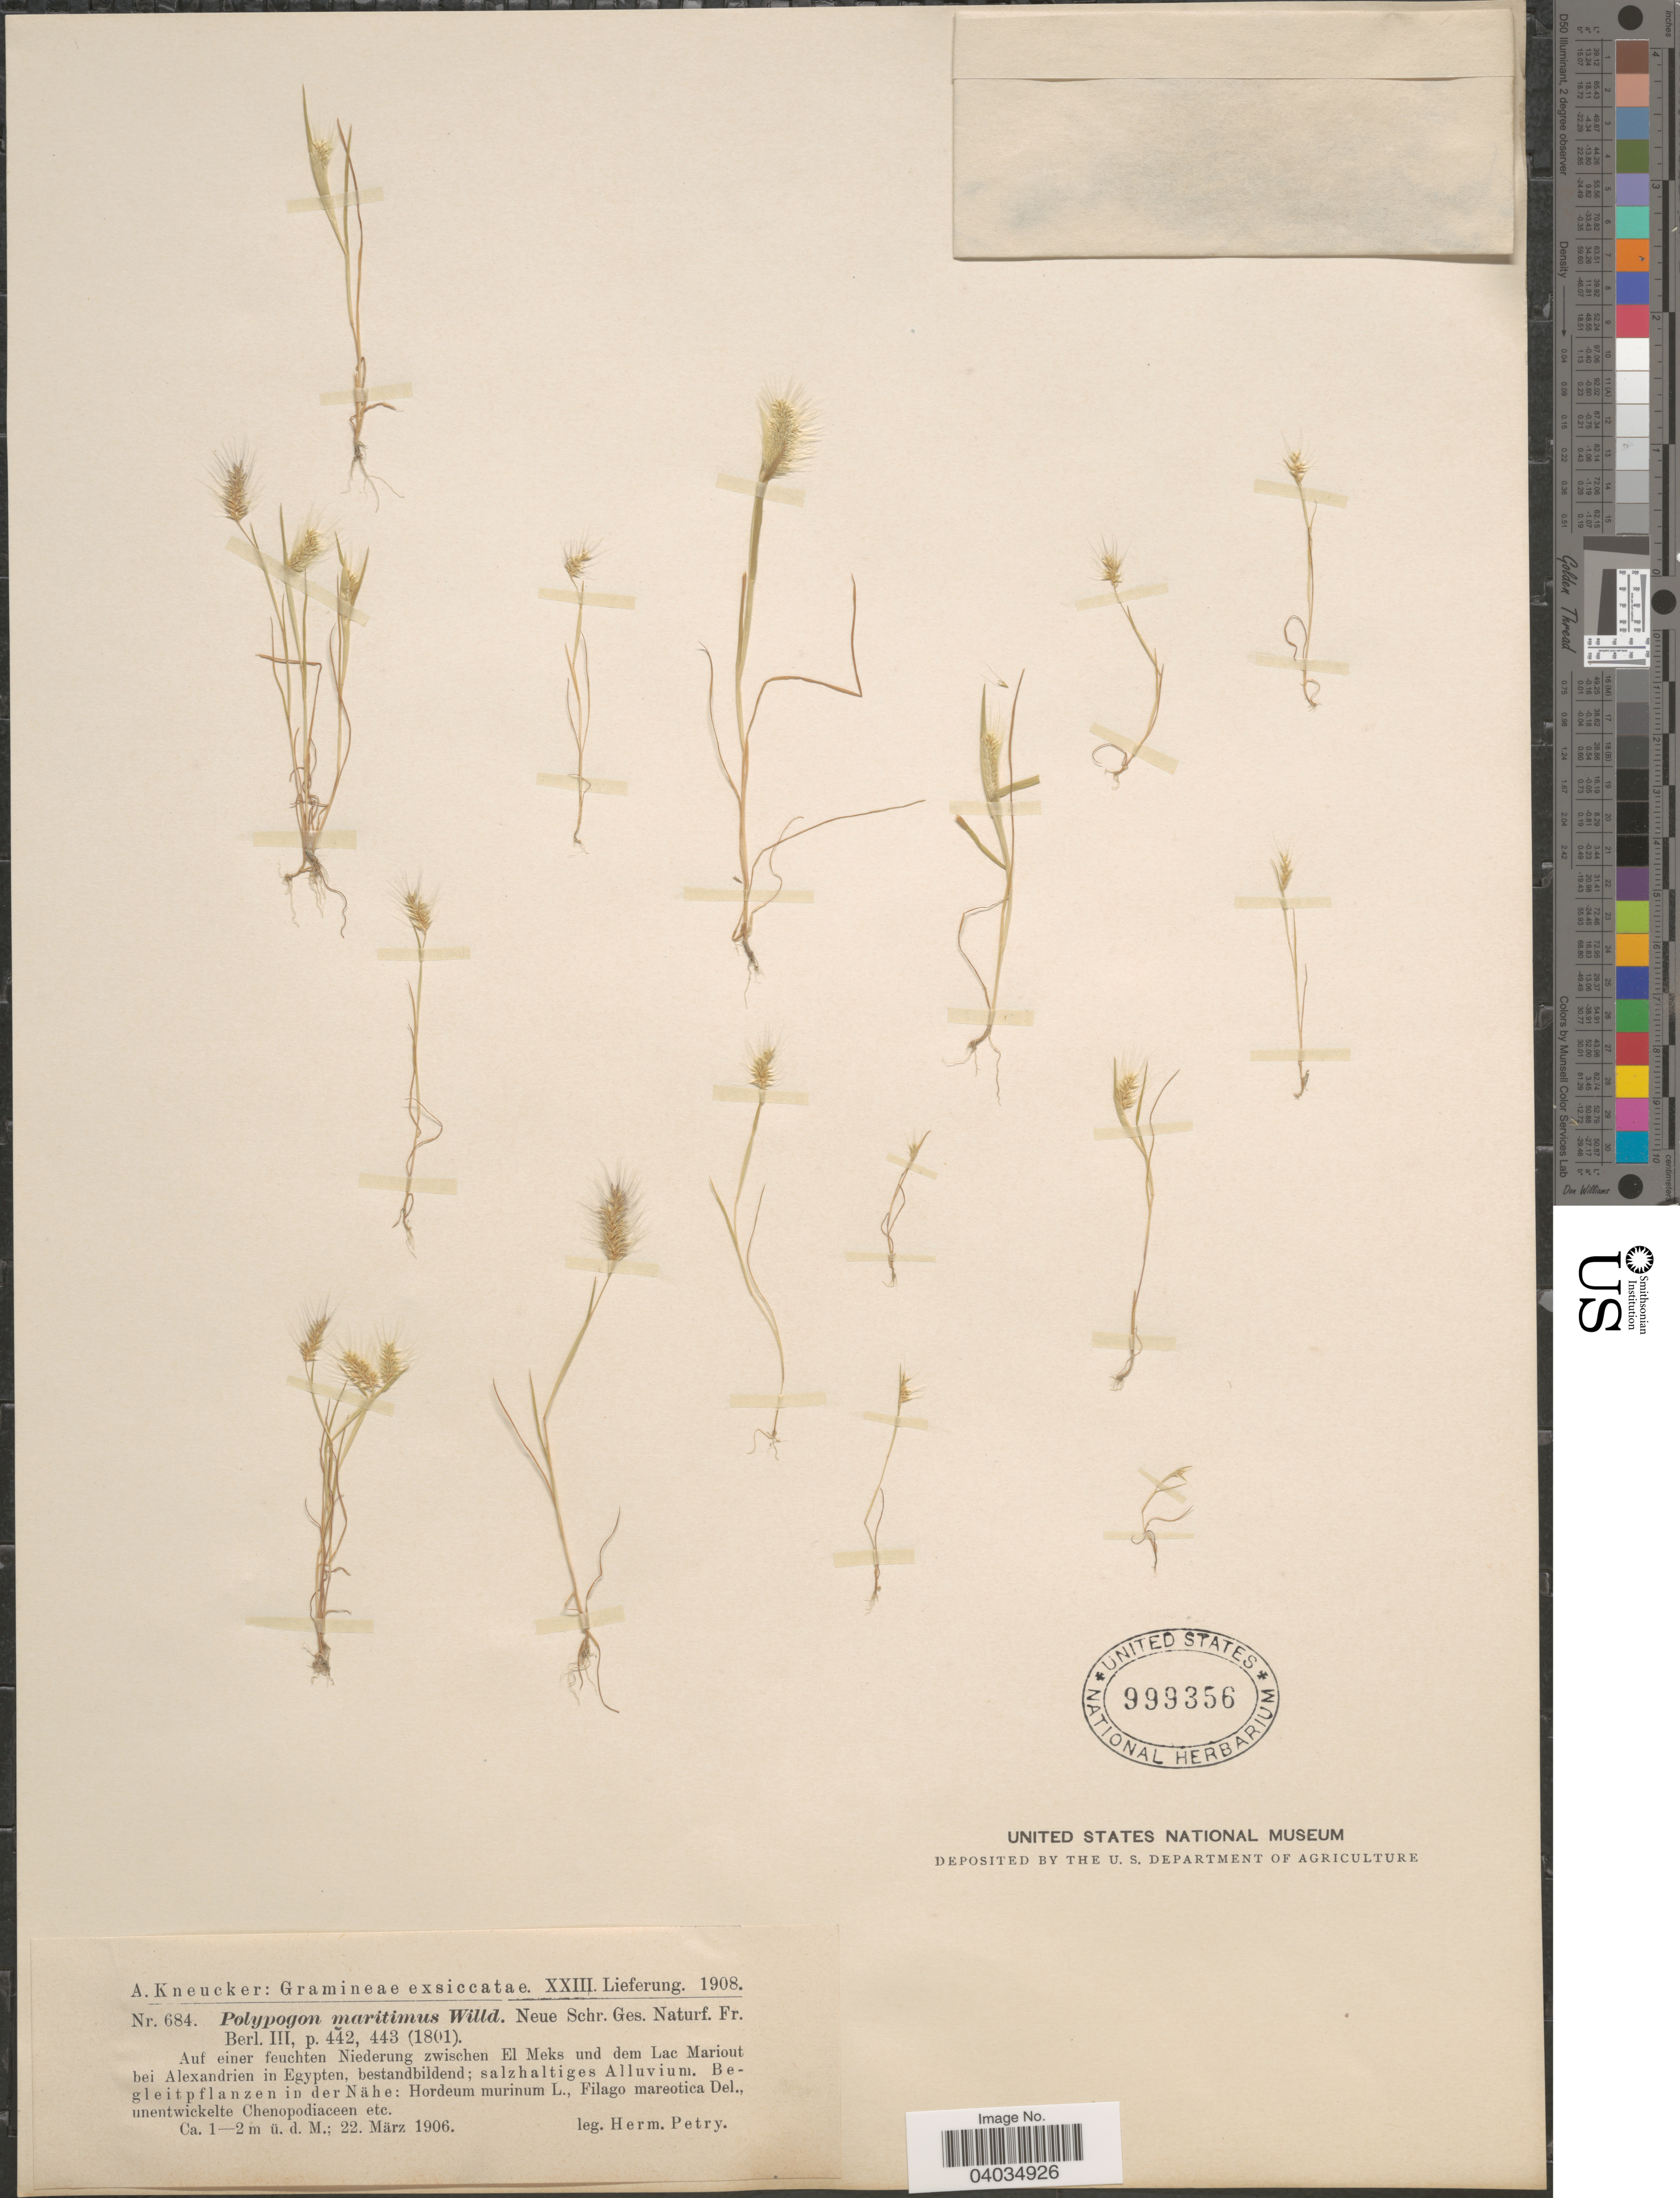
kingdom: Plantae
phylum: Tracheophyta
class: Liliopsida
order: Poales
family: Poaceae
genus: Polypogon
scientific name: Polypogon maritimus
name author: Willd.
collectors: H. Petry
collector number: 684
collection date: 1906-03-22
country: Egypt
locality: Auf einer feuchten Niederung zwischen El Meks und dem Lac Mariout bei Alexandrien in Egypten.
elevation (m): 1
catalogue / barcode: US 999356